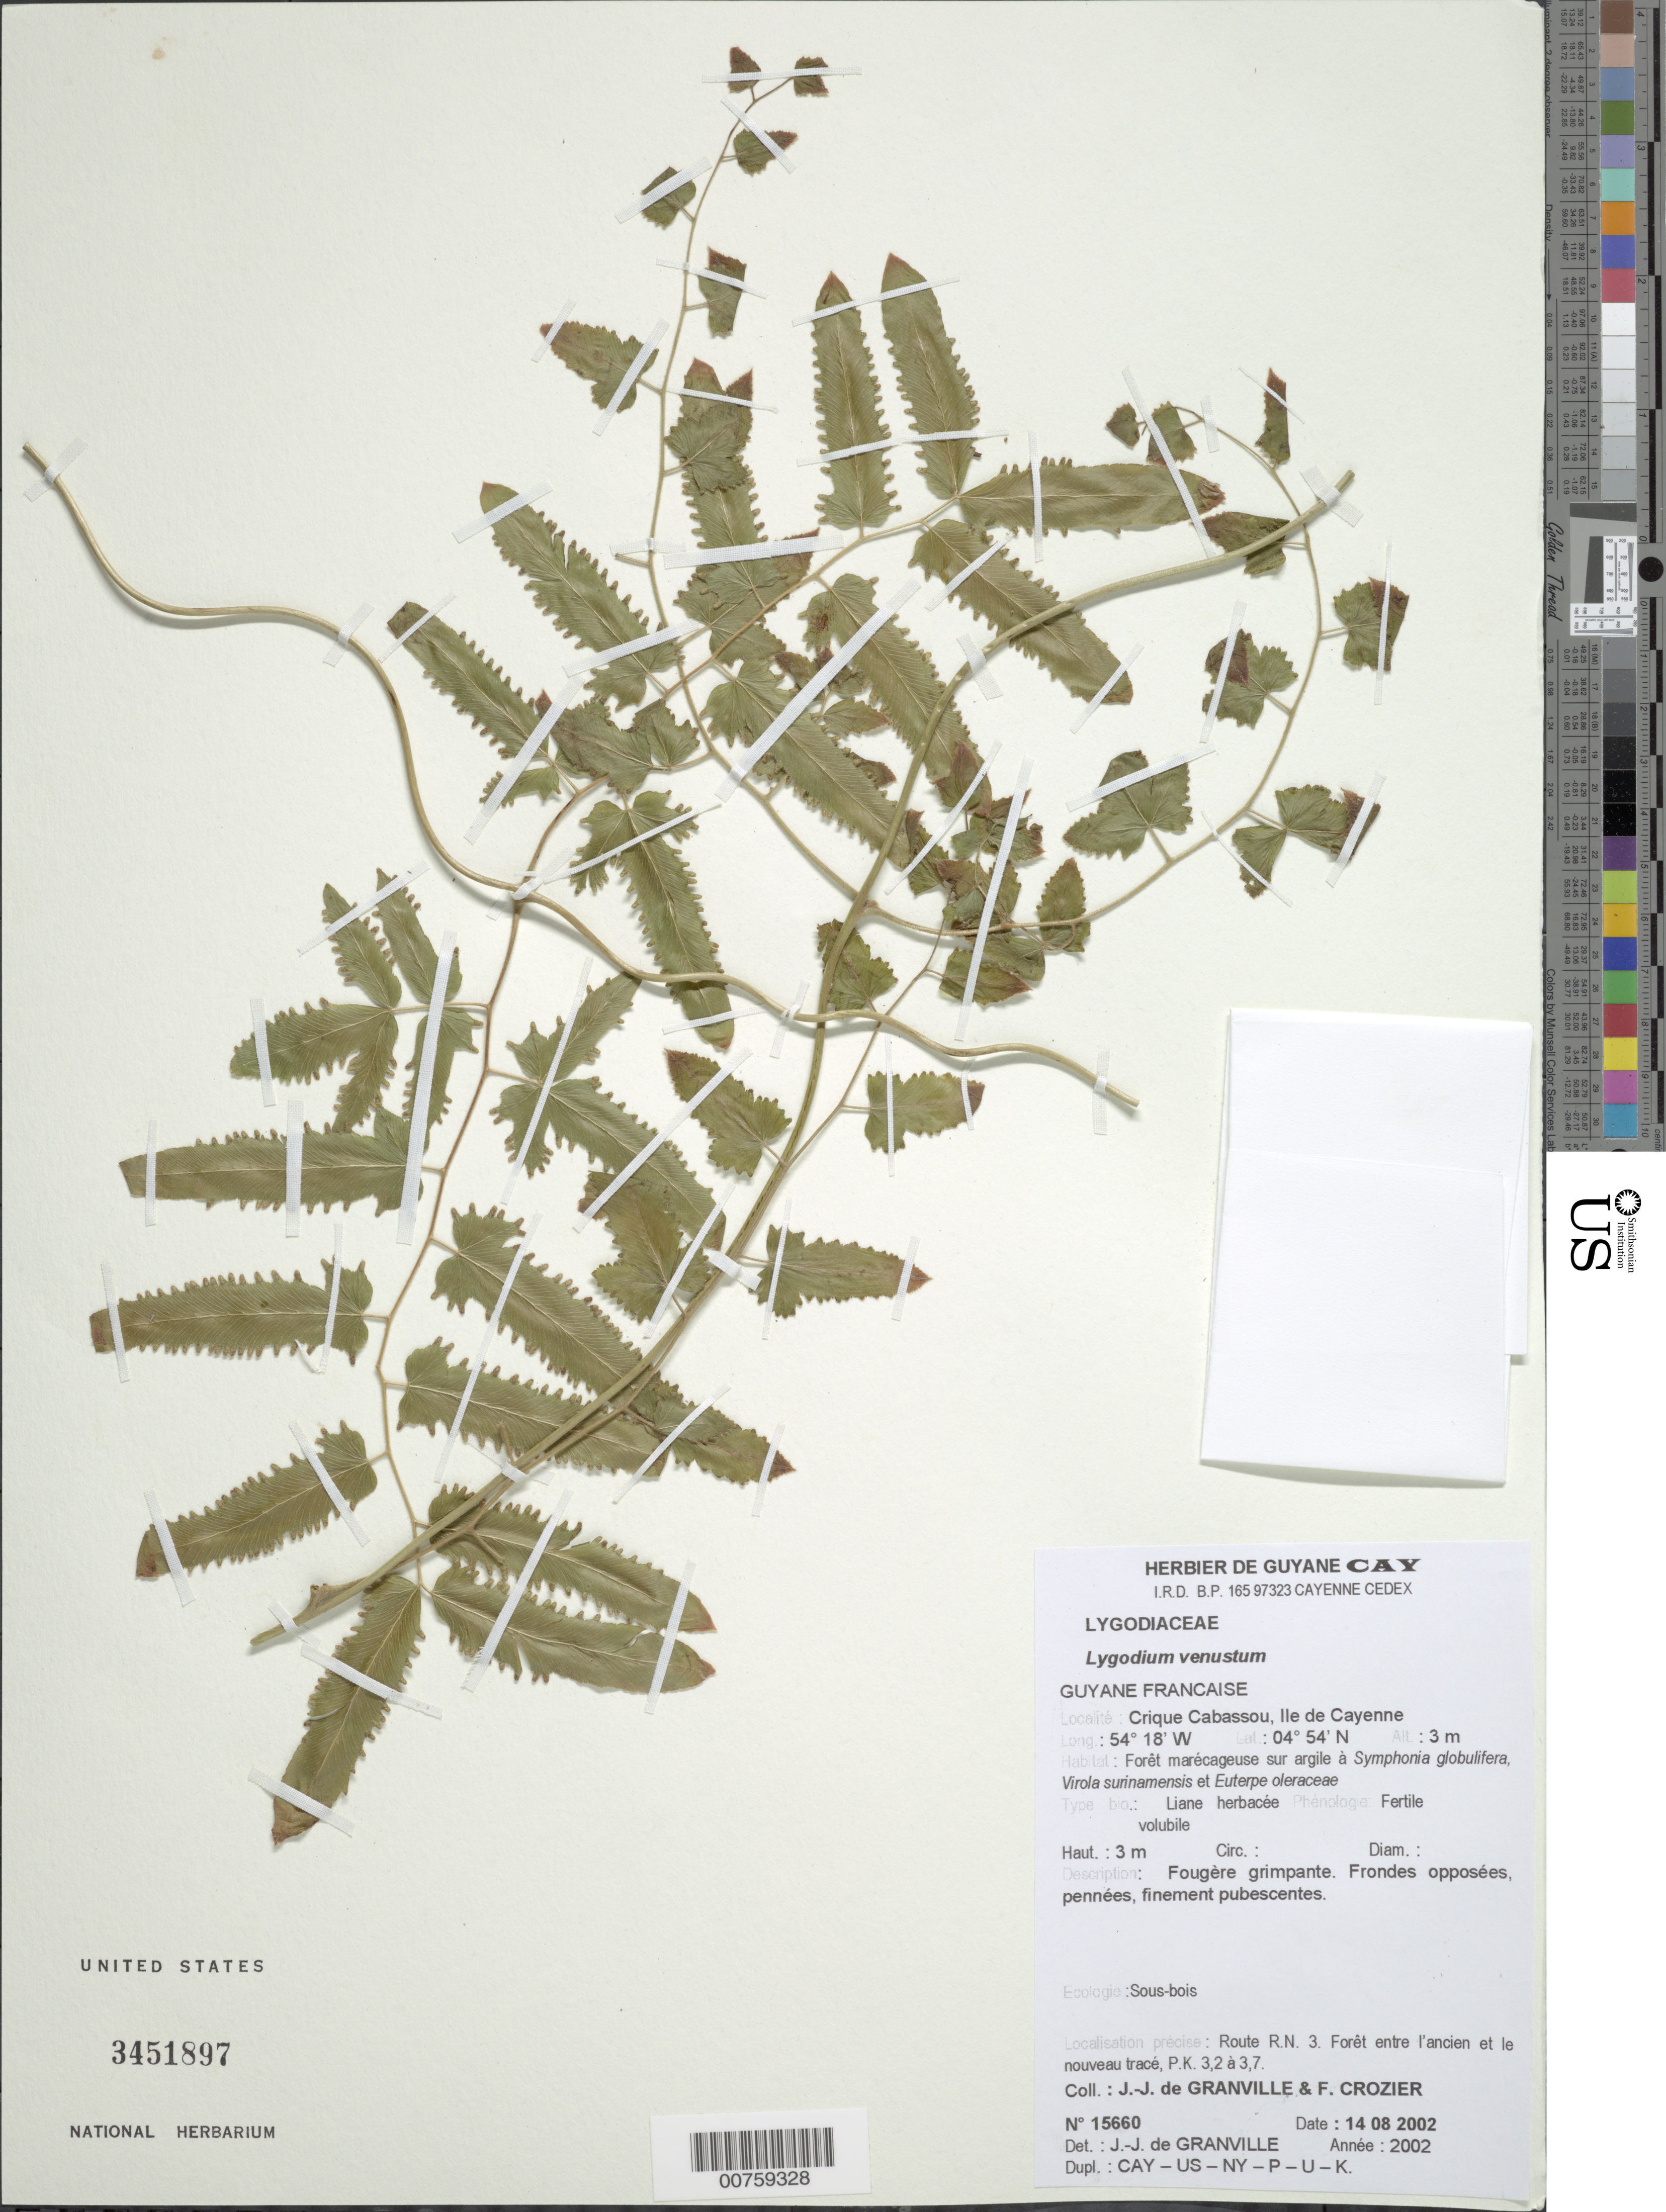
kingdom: Plantae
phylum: Tracheophyta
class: Polypodiopsida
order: Schizaeales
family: Lygodiaceae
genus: Lygodium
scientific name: Lygodium venustum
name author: Sw.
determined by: Granville, J. J. de, (CAY), Institut de Recherche pour le Developpement (IRD) (FRENCH GUIANA)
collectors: J.-J. de Granville & F. Crozier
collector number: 15660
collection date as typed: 14-Aug-02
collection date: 2002-08-14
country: French Guiana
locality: Crique Cabassou, Ile de Cayenne, Route R.N. 3, nouveau trace, PK 3.2-3.7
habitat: Forêt marécageuse sur argile a Symphonia globulifera, Virola surinamensis, Euterpe oleraceae, sous bois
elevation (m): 3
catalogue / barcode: US 3451897